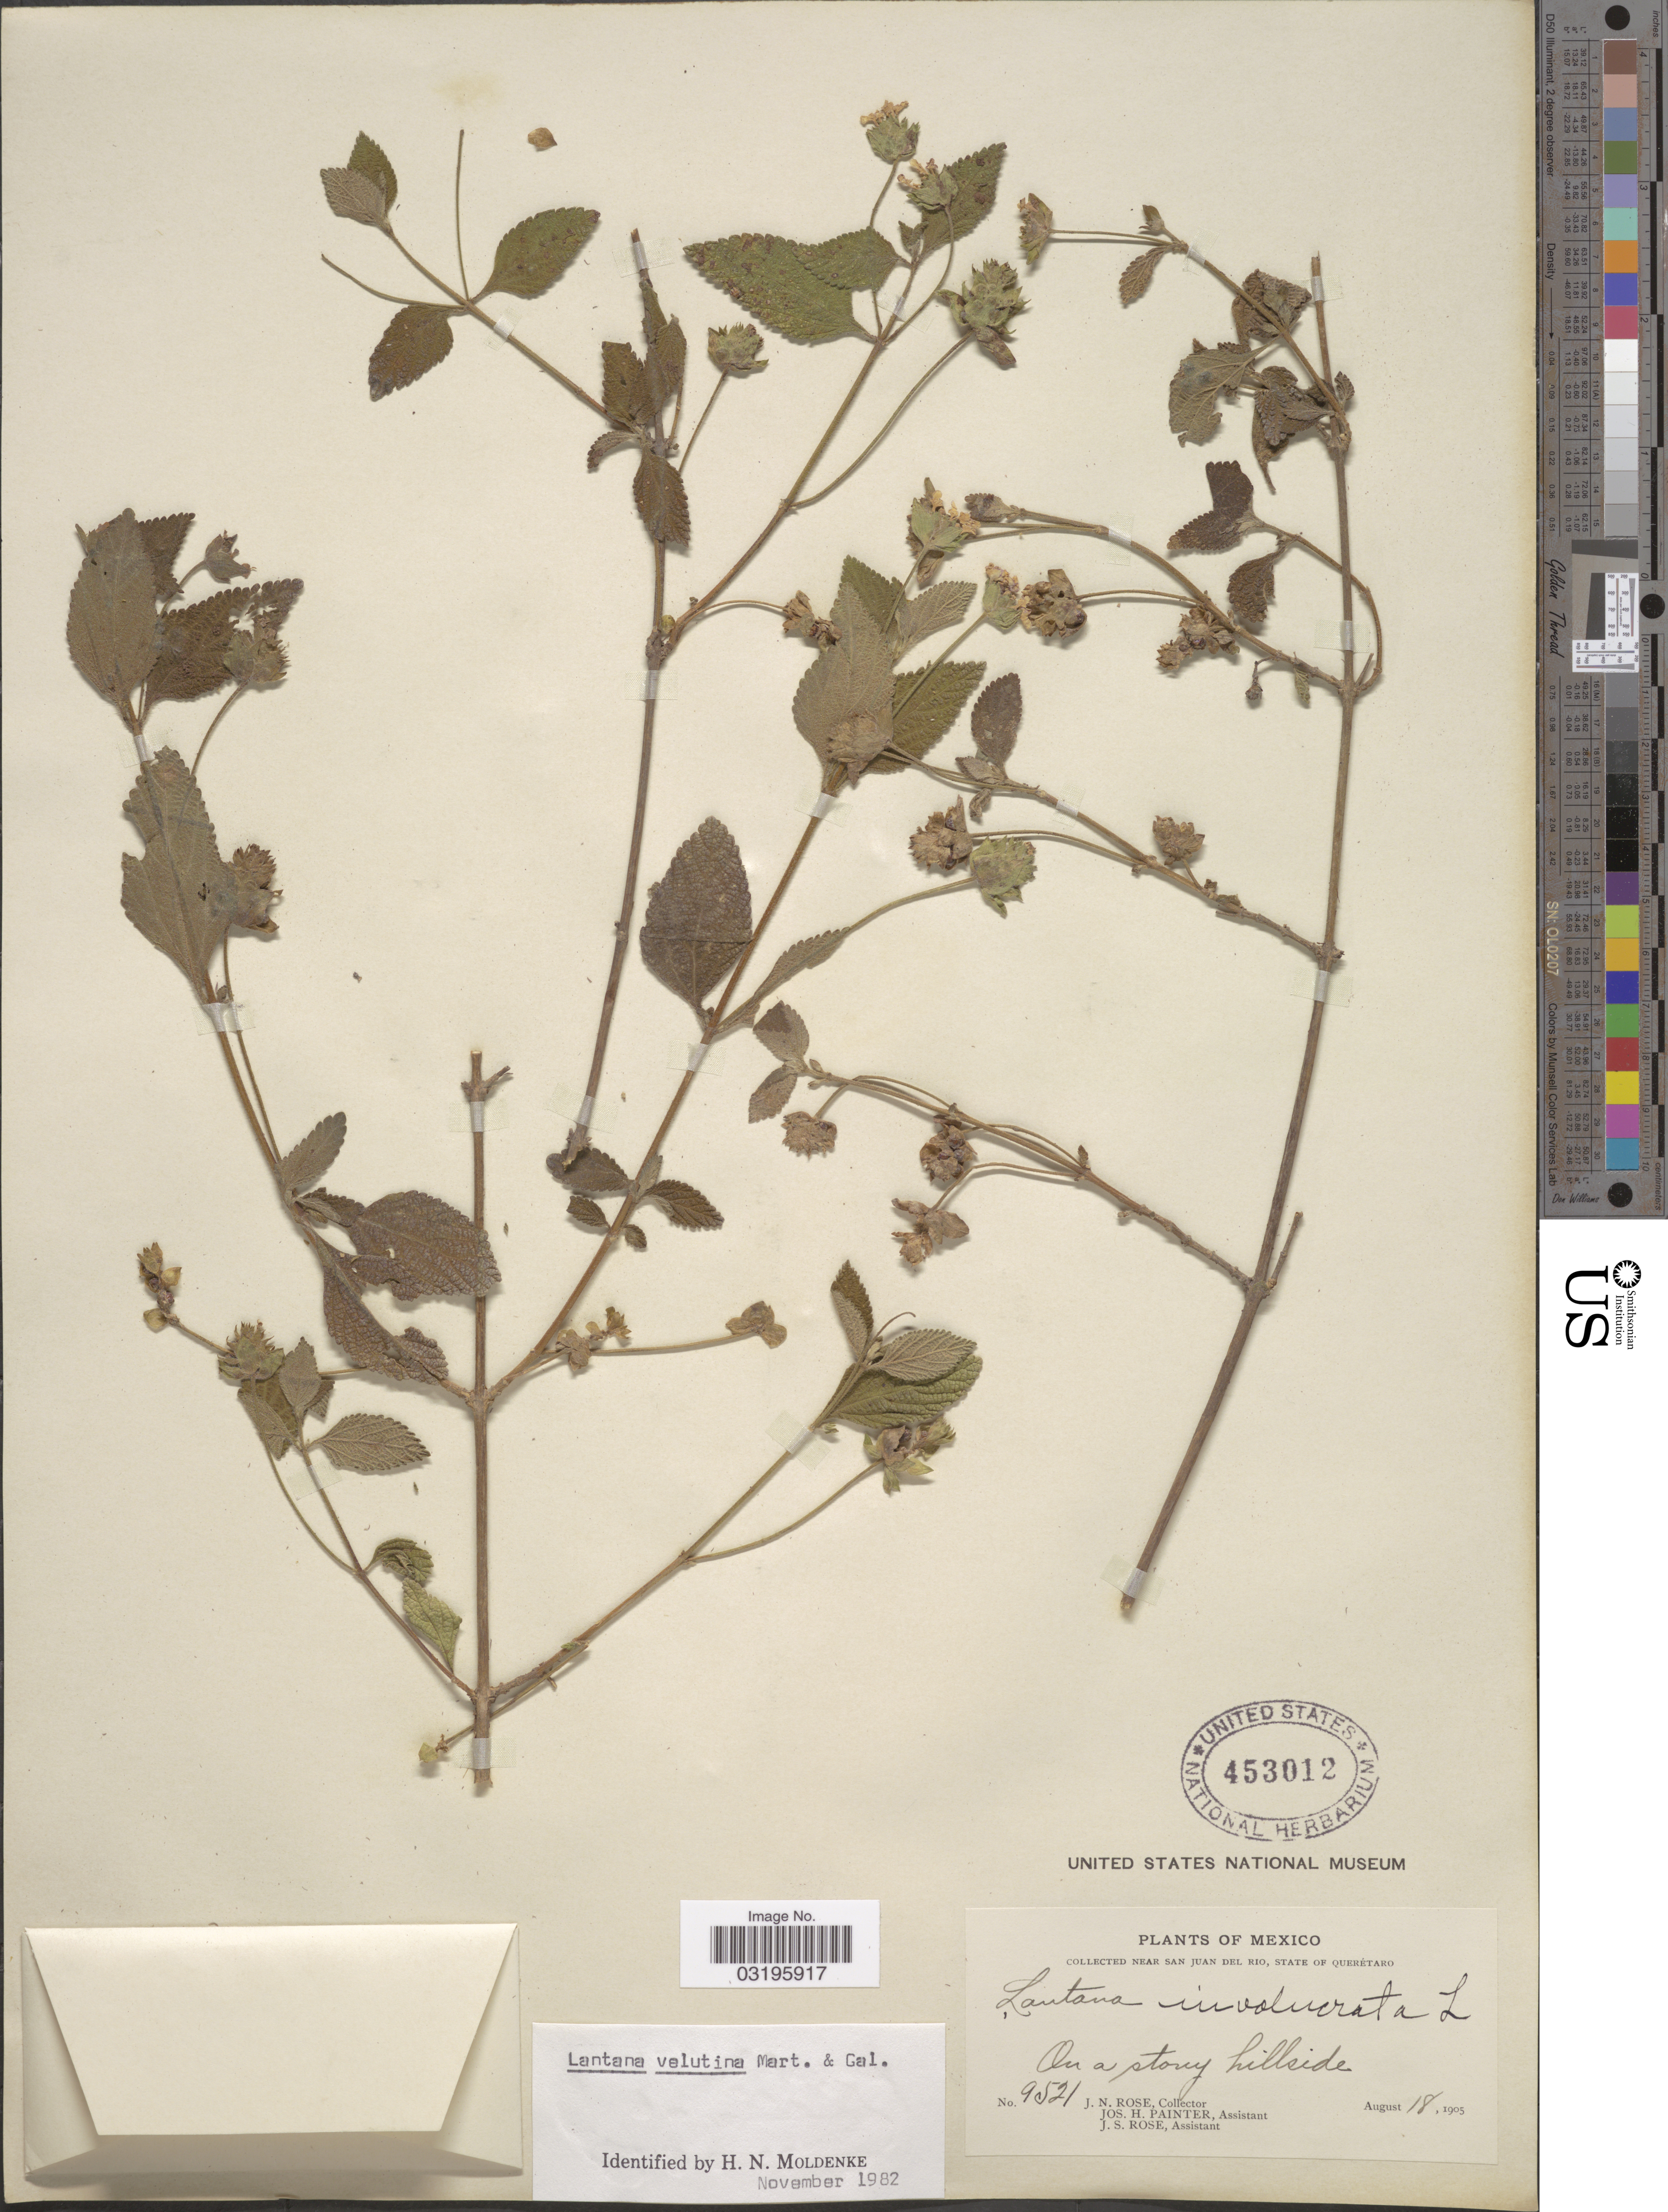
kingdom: Plantae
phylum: Tracheophyta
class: Magnoliopsida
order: Lamiales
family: Verbenaceae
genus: Lantana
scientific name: Lantana velutina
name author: M. Martens & Galeotti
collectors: J. N. Rose, J. H. Painter & J. S. Rose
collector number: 9521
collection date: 1905-08-18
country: Mexico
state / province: Querétaro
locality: Near San Juan Del Rio.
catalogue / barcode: US 453012